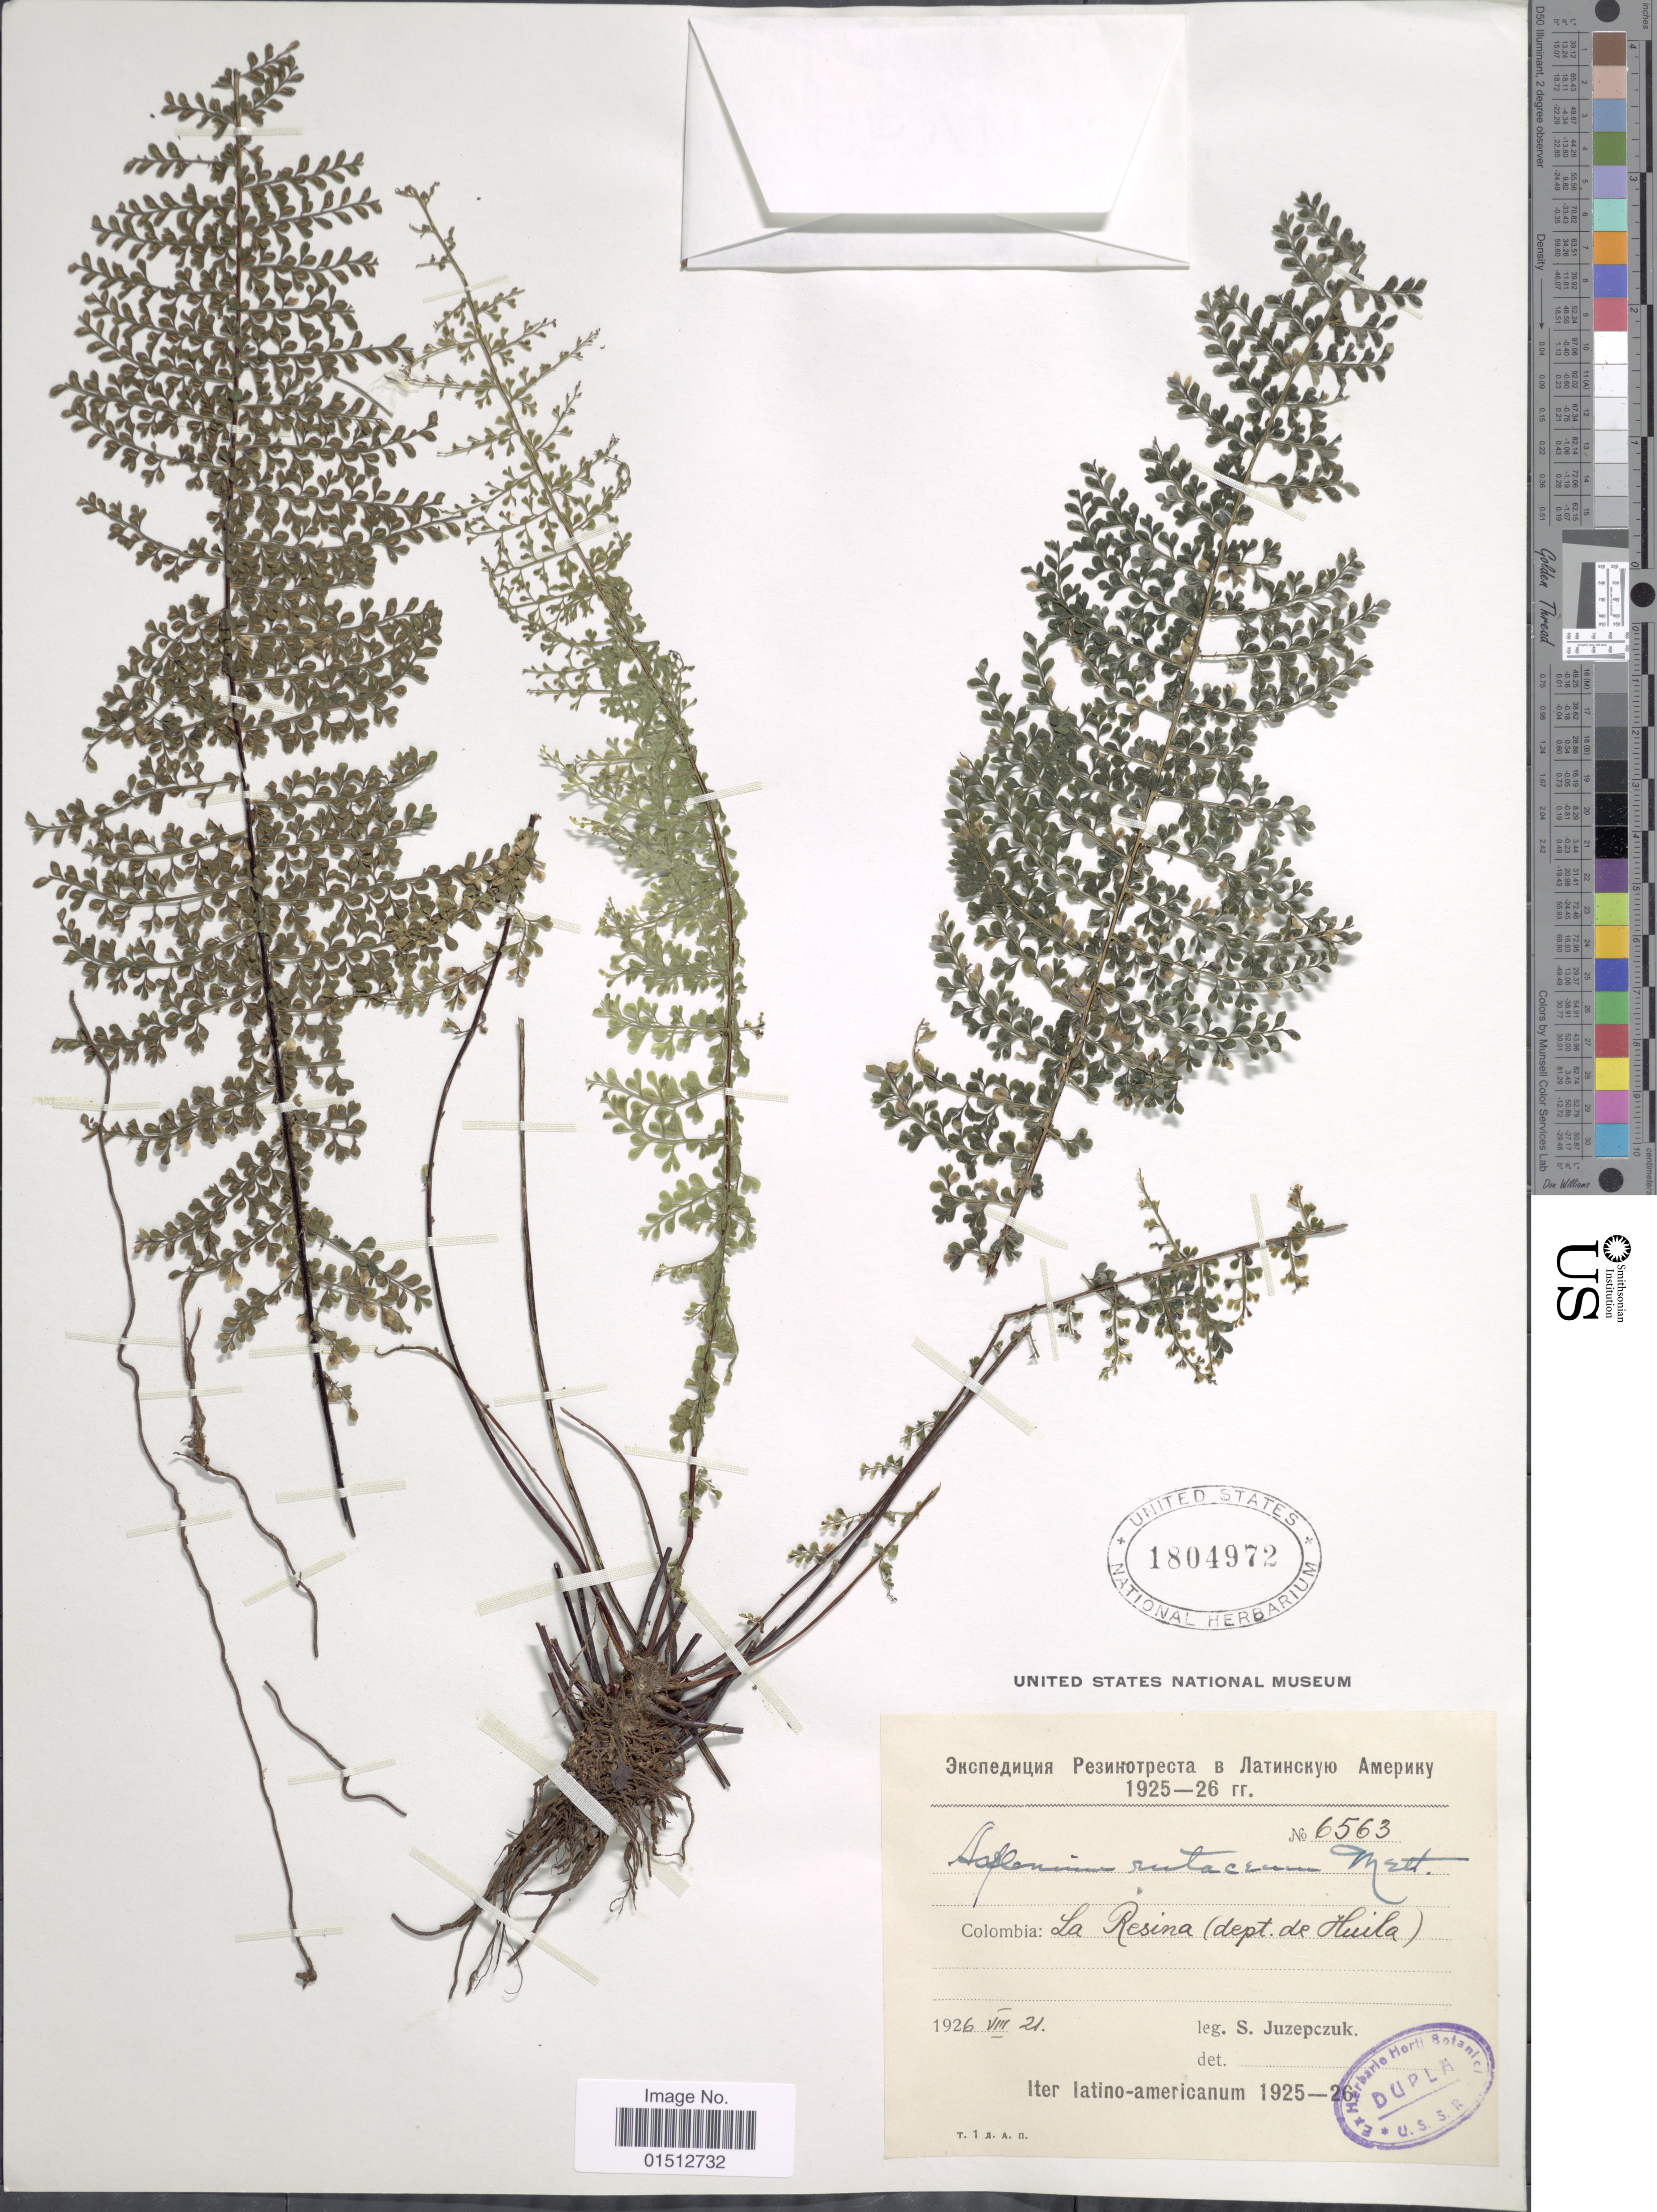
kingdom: Plantae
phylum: Tracheophyta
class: Polypodiopsida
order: Polypodiales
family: Aspleniaceae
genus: Asplenium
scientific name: Asplenium rutaceum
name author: (Willd.) Mett.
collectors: S. Juzepczak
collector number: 6563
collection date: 1926-08-21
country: Colombia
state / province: Huila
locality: Colombia: La Resina (dept. de Huila). Iter latino-americanum.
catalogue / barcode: US 1804972